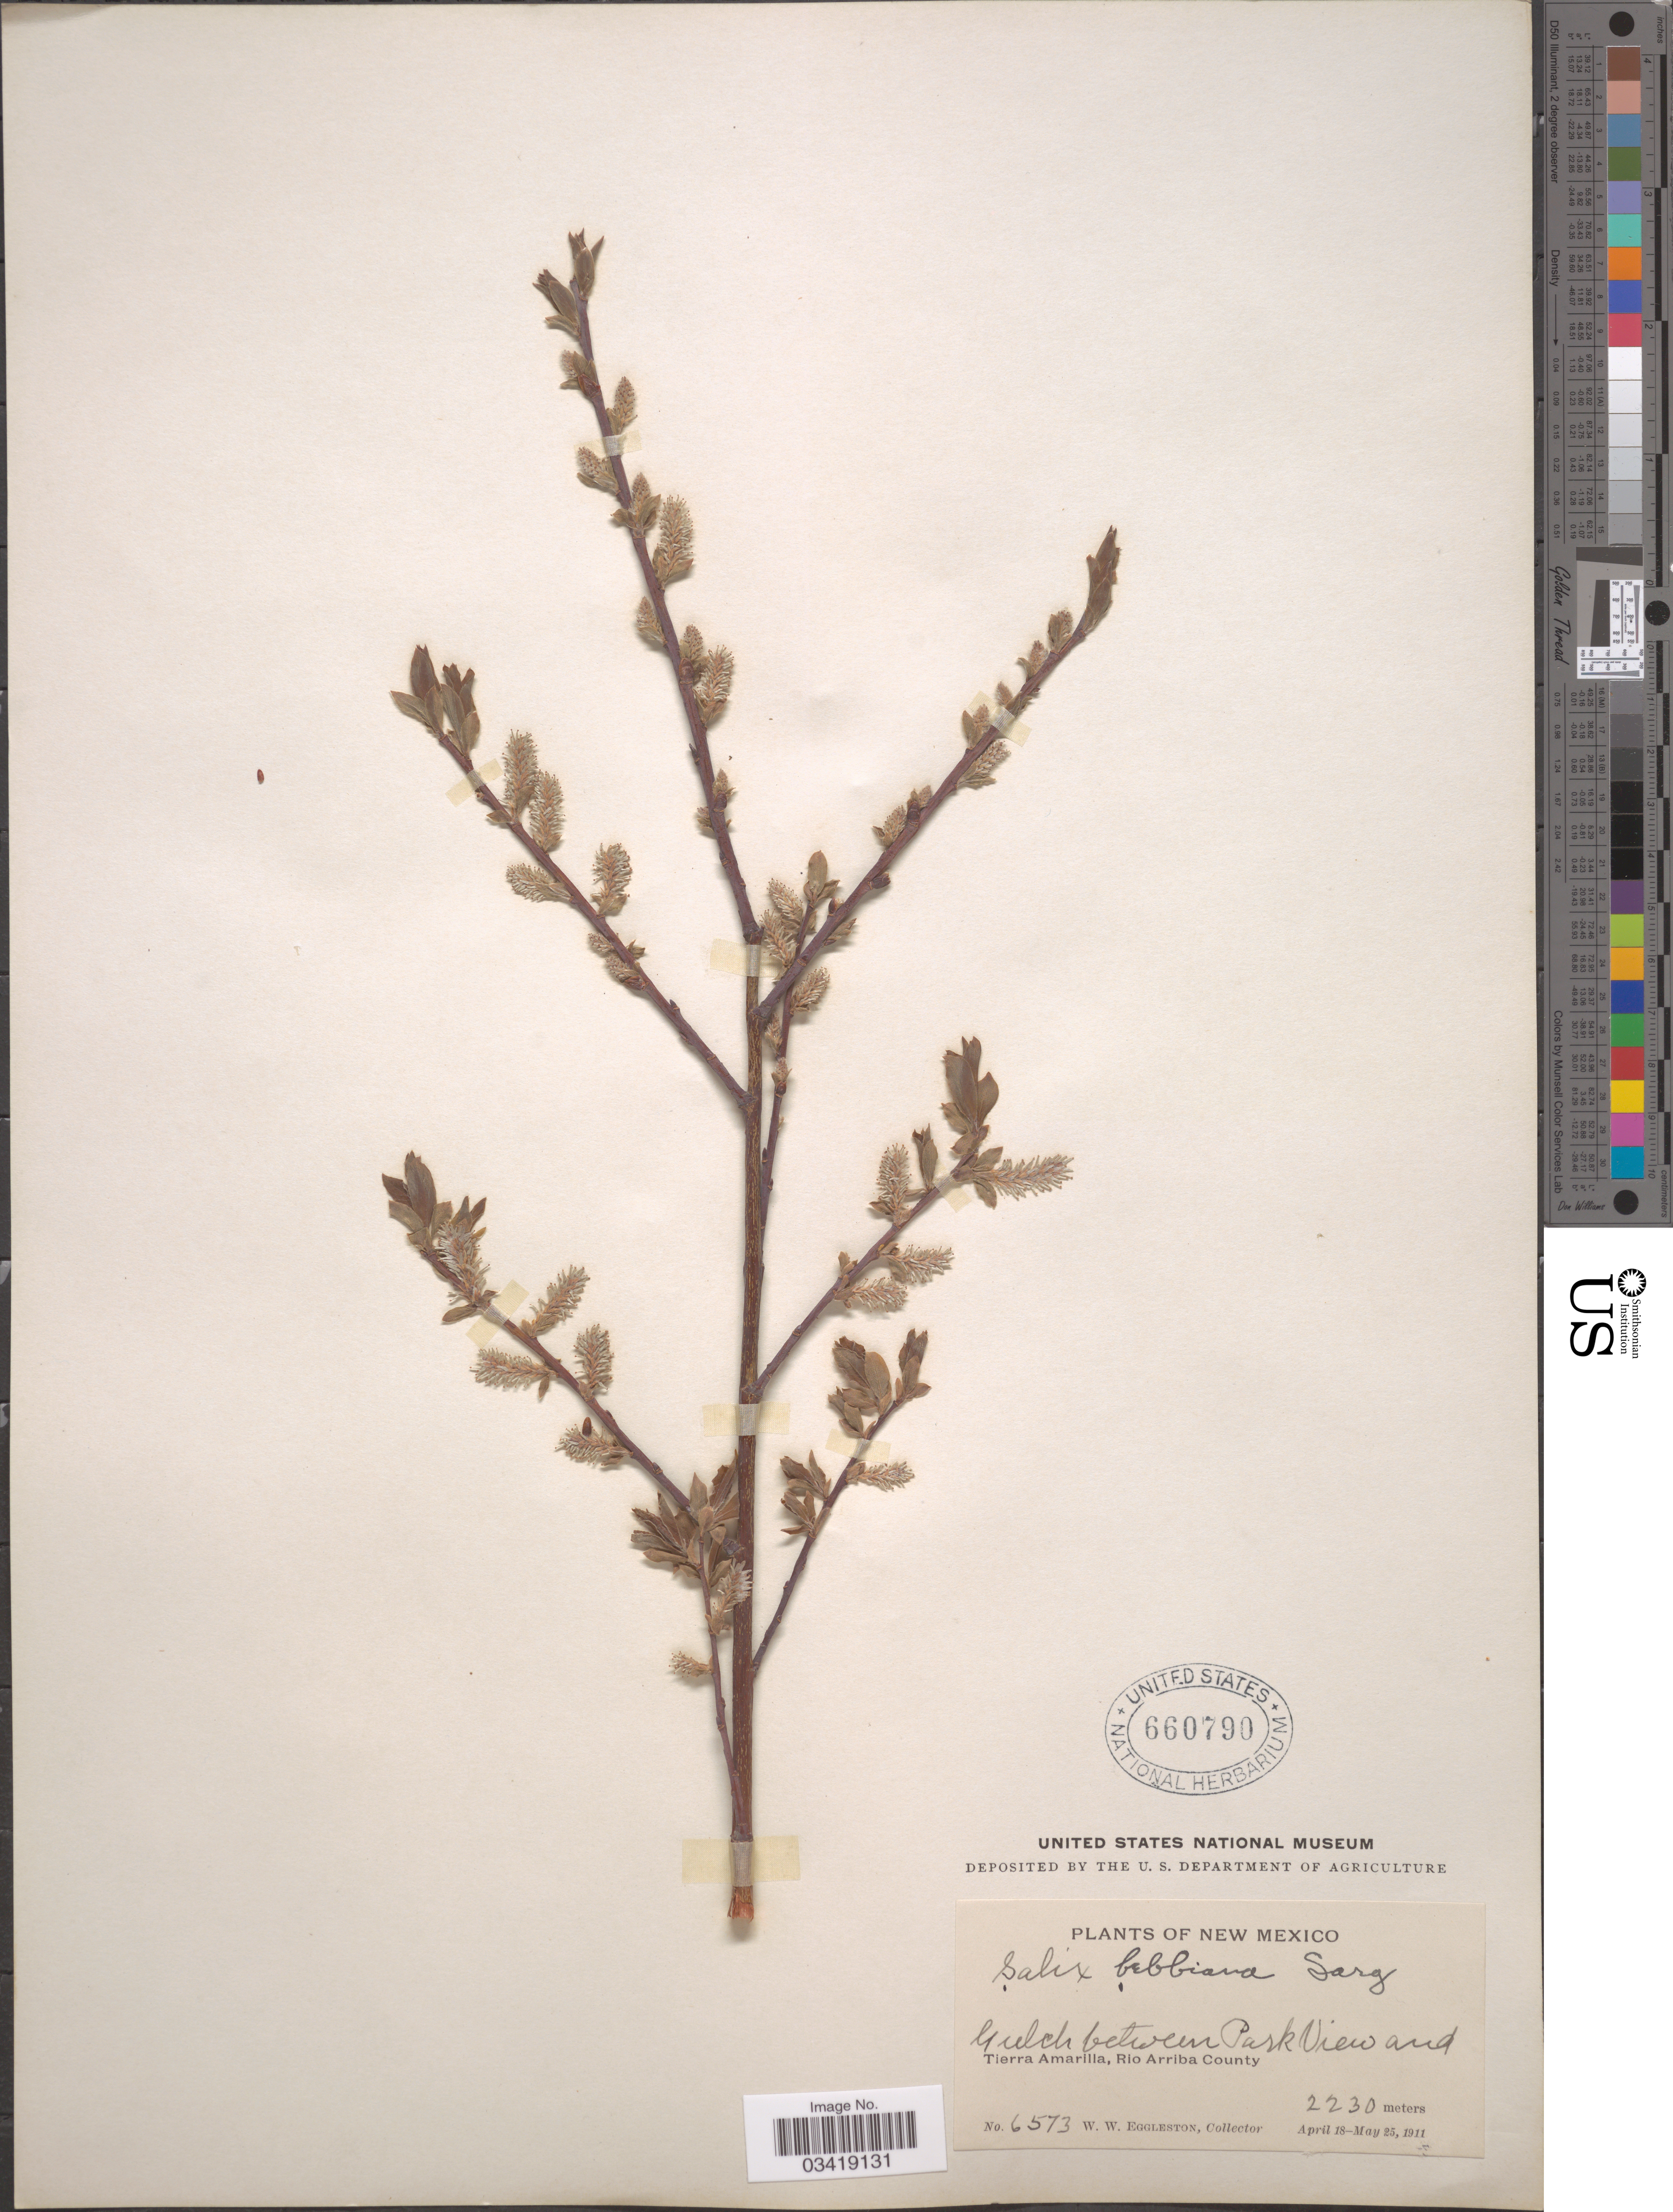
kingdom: Plantae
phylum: Tracheophyta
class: Magnoliopsida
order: Malpighiales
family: Salicaceae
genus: Salix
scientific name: Salix bebbiana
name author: Sarg.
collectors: W. W. Eggleston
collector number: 6573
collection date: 1911-04-18/1911-05-25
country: United States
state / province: New Mexico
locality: Gulch between Park View and Tierra Amarilla, Rio Arriba County.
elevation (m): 2230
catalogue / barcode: US 660790